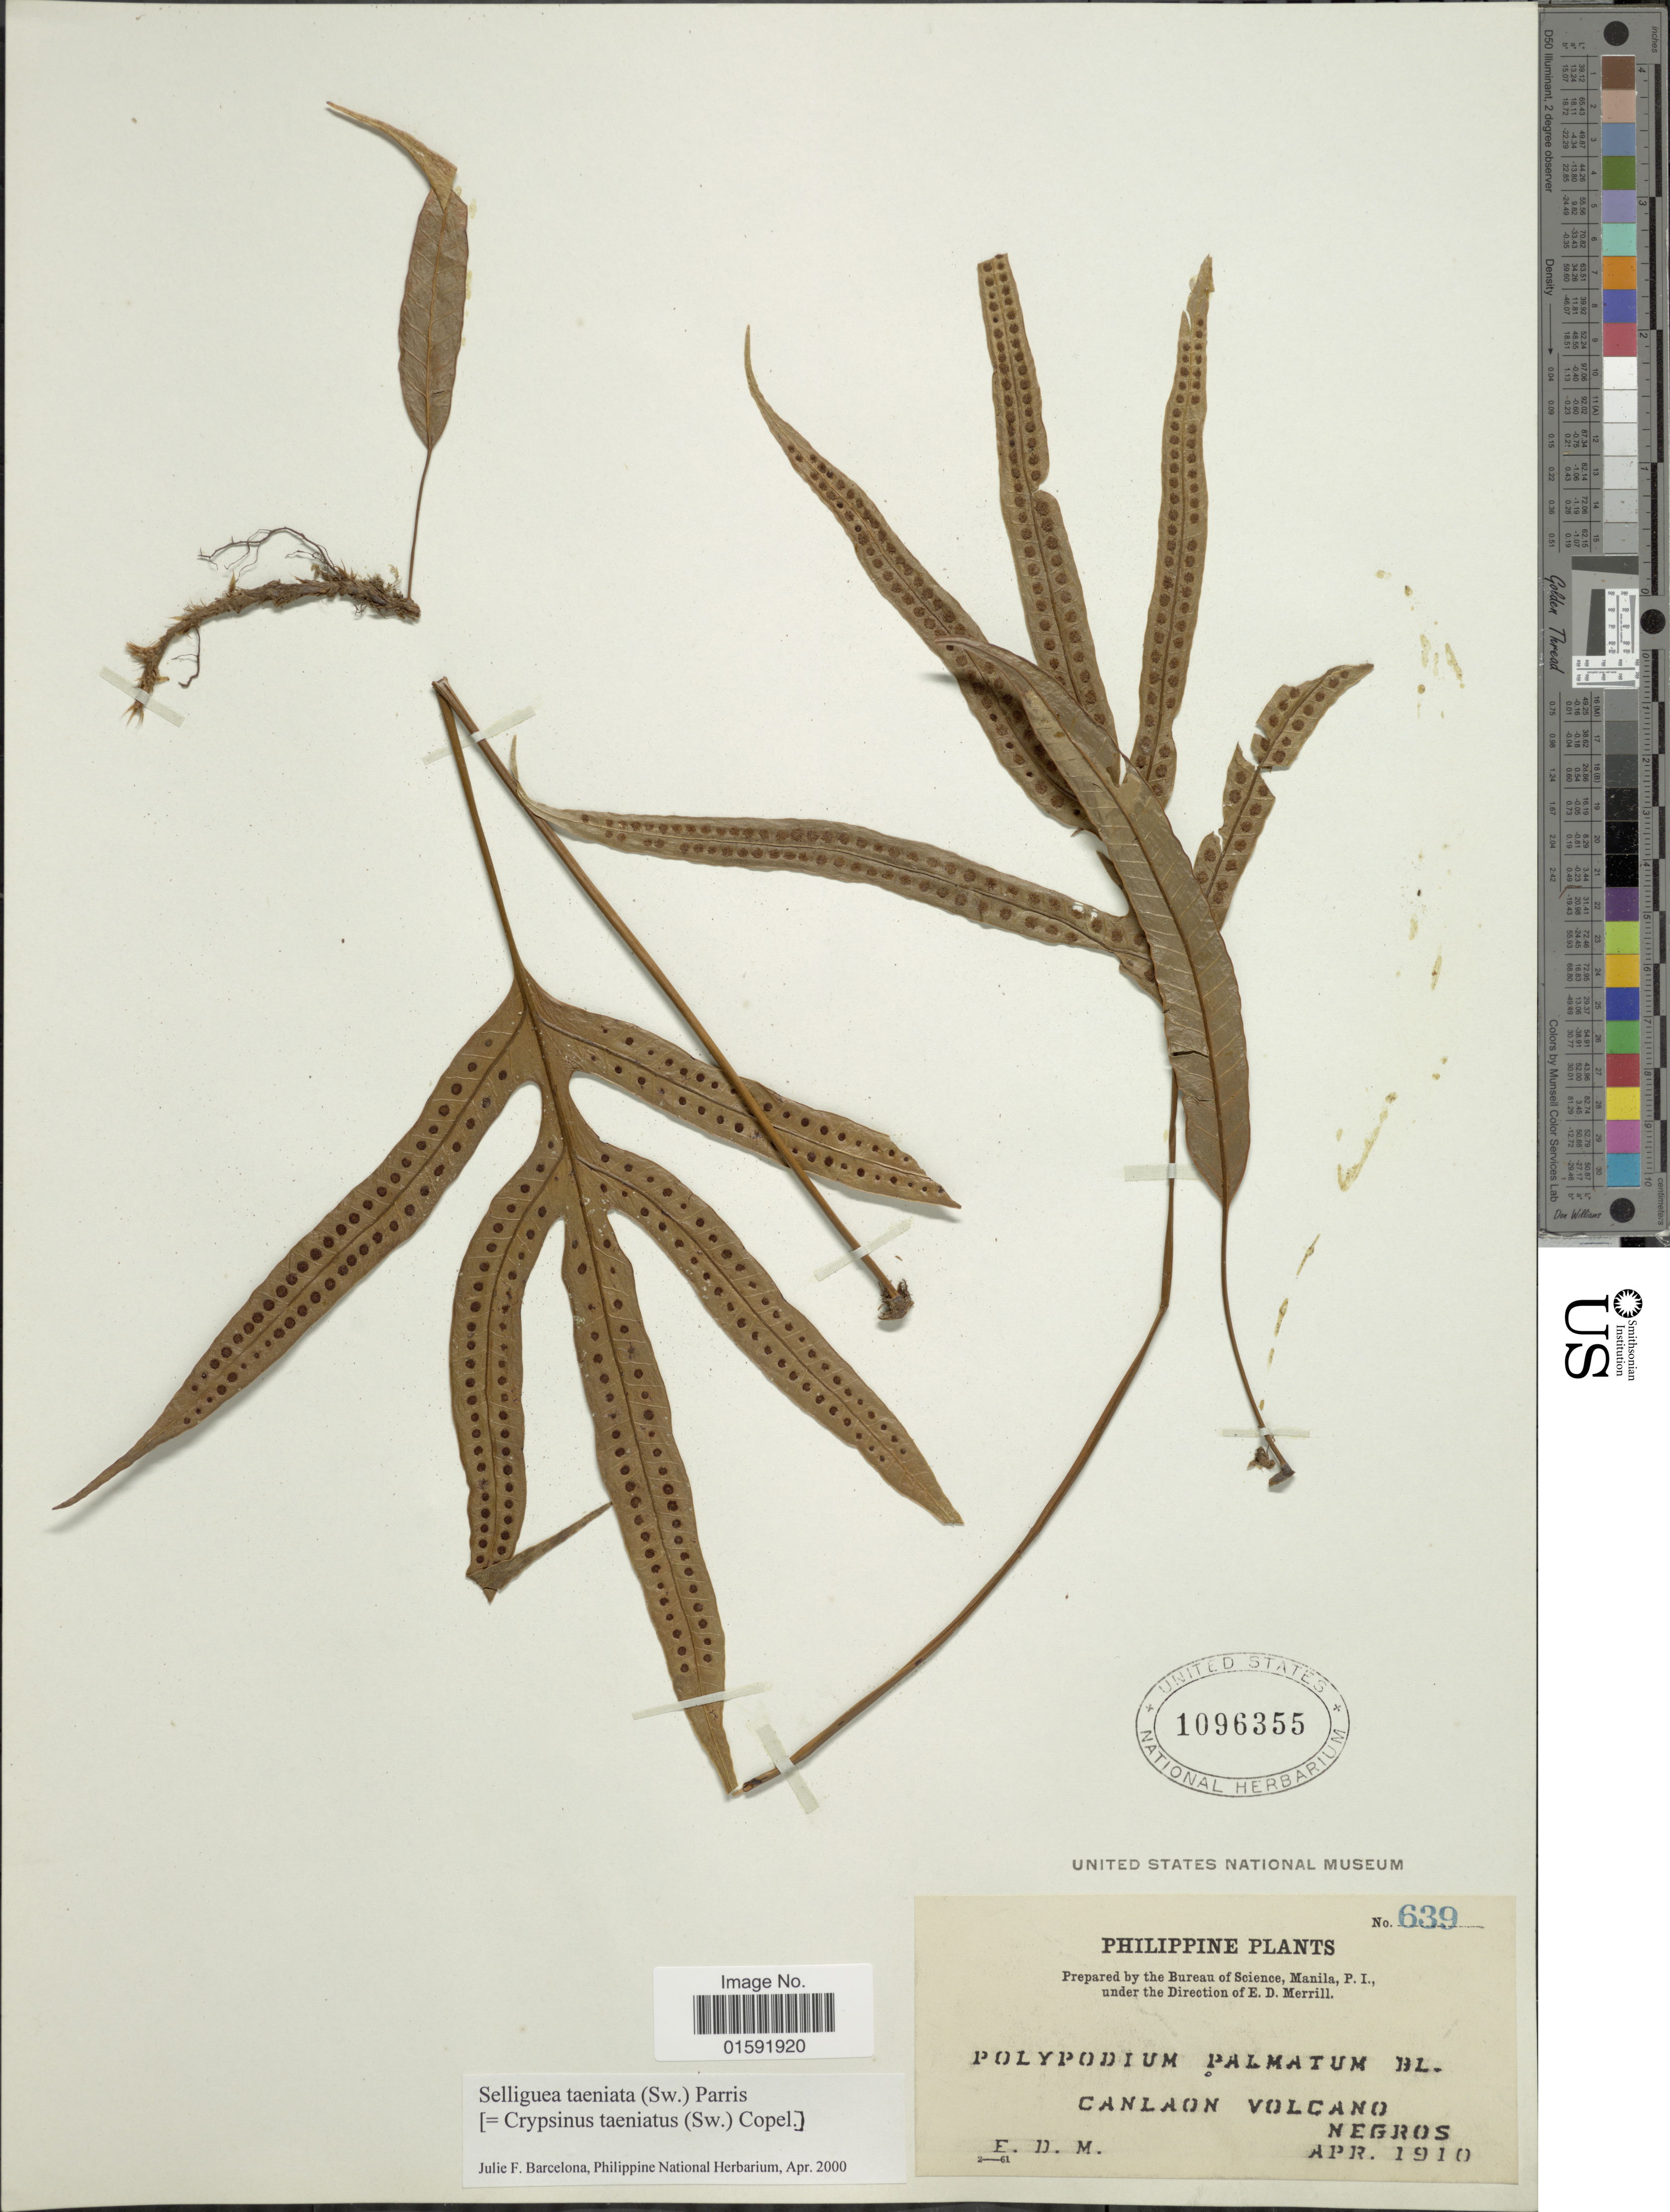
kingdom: Plantae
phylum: Tracheophyta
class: Polypodiopsida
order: Polypodiales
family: Polypodiaceae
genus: Selliguea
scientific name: Selliguea taeniata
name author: Parris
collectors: E. D. Merrill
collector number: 639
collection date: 1910-04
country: Philippines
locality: Canloaon volcano, Negros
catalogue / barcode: US 1096355